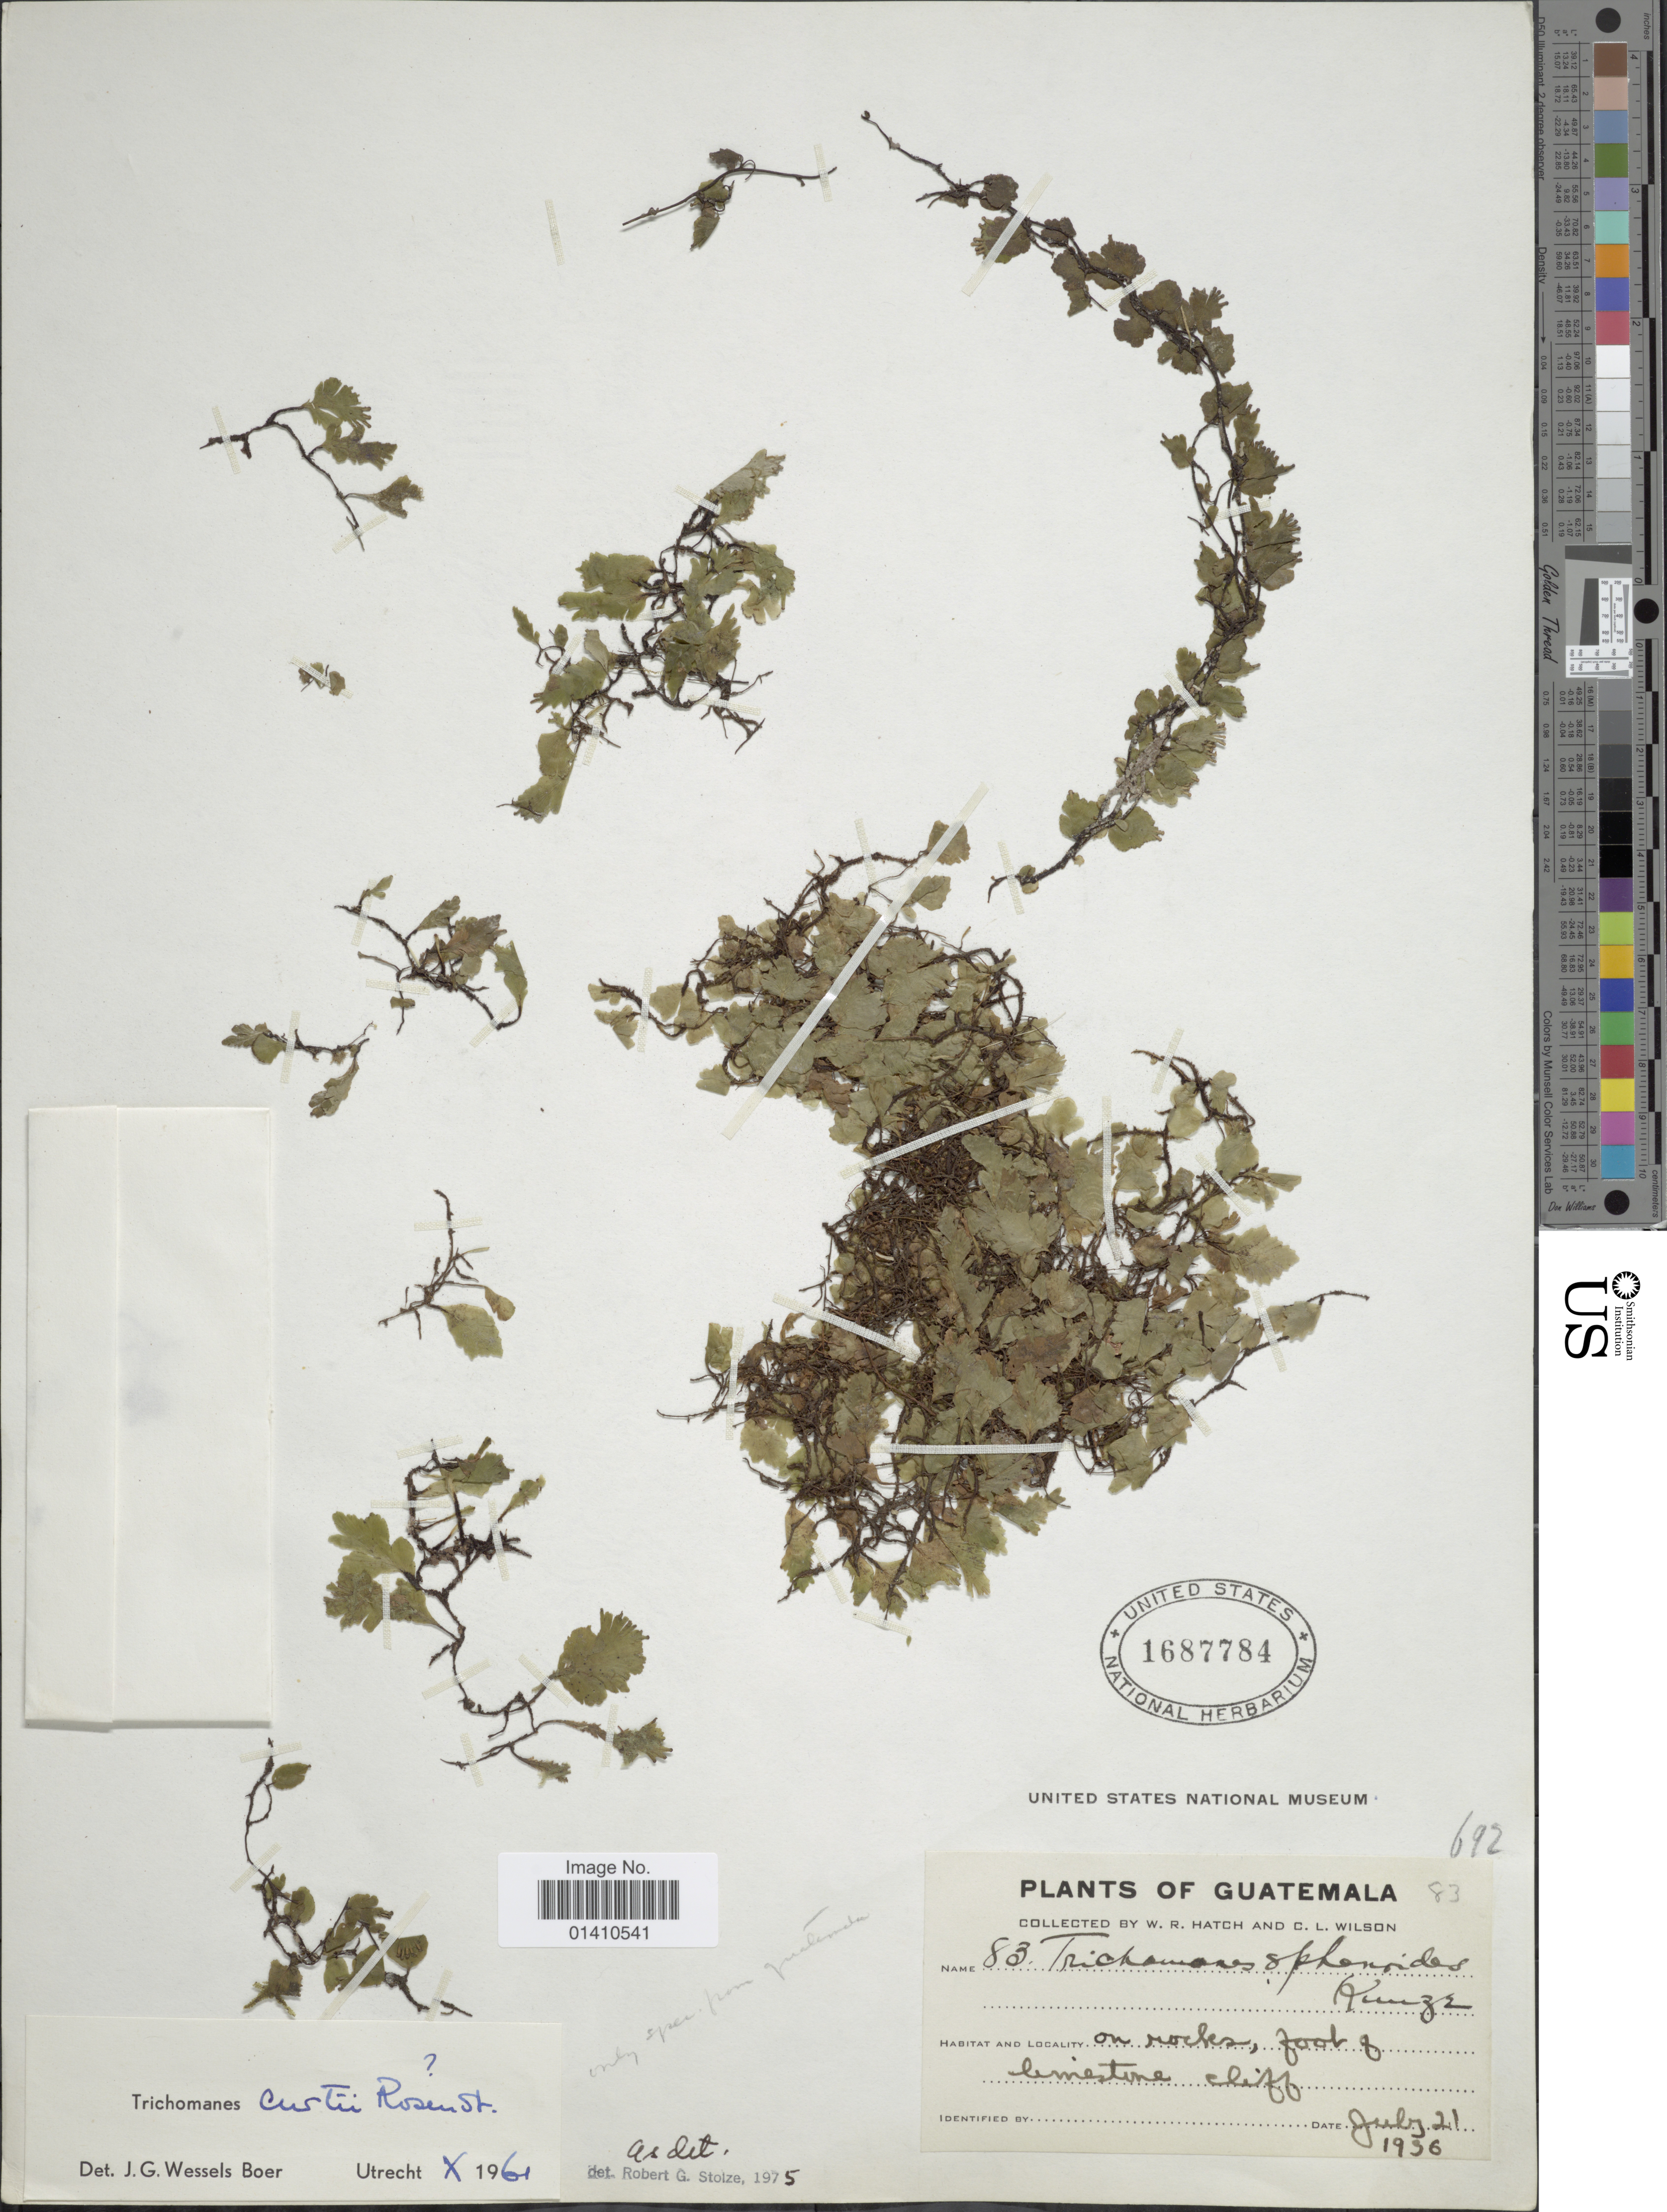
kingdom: Plantae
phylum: Tracheophyta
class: Polypodiopsida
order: Hymenophyllales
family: Hymenophyllaceae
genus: Didymoglossum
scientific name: Didymoglossum curtii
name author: (Rosenst.) Pic. Serm.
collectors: W. Hatch & C. L. Wilson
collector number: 83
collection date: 1936-07-21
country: Guatemala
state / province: Guatemala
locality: On rocks, foot and limestone cliff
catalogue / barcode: US 1687784